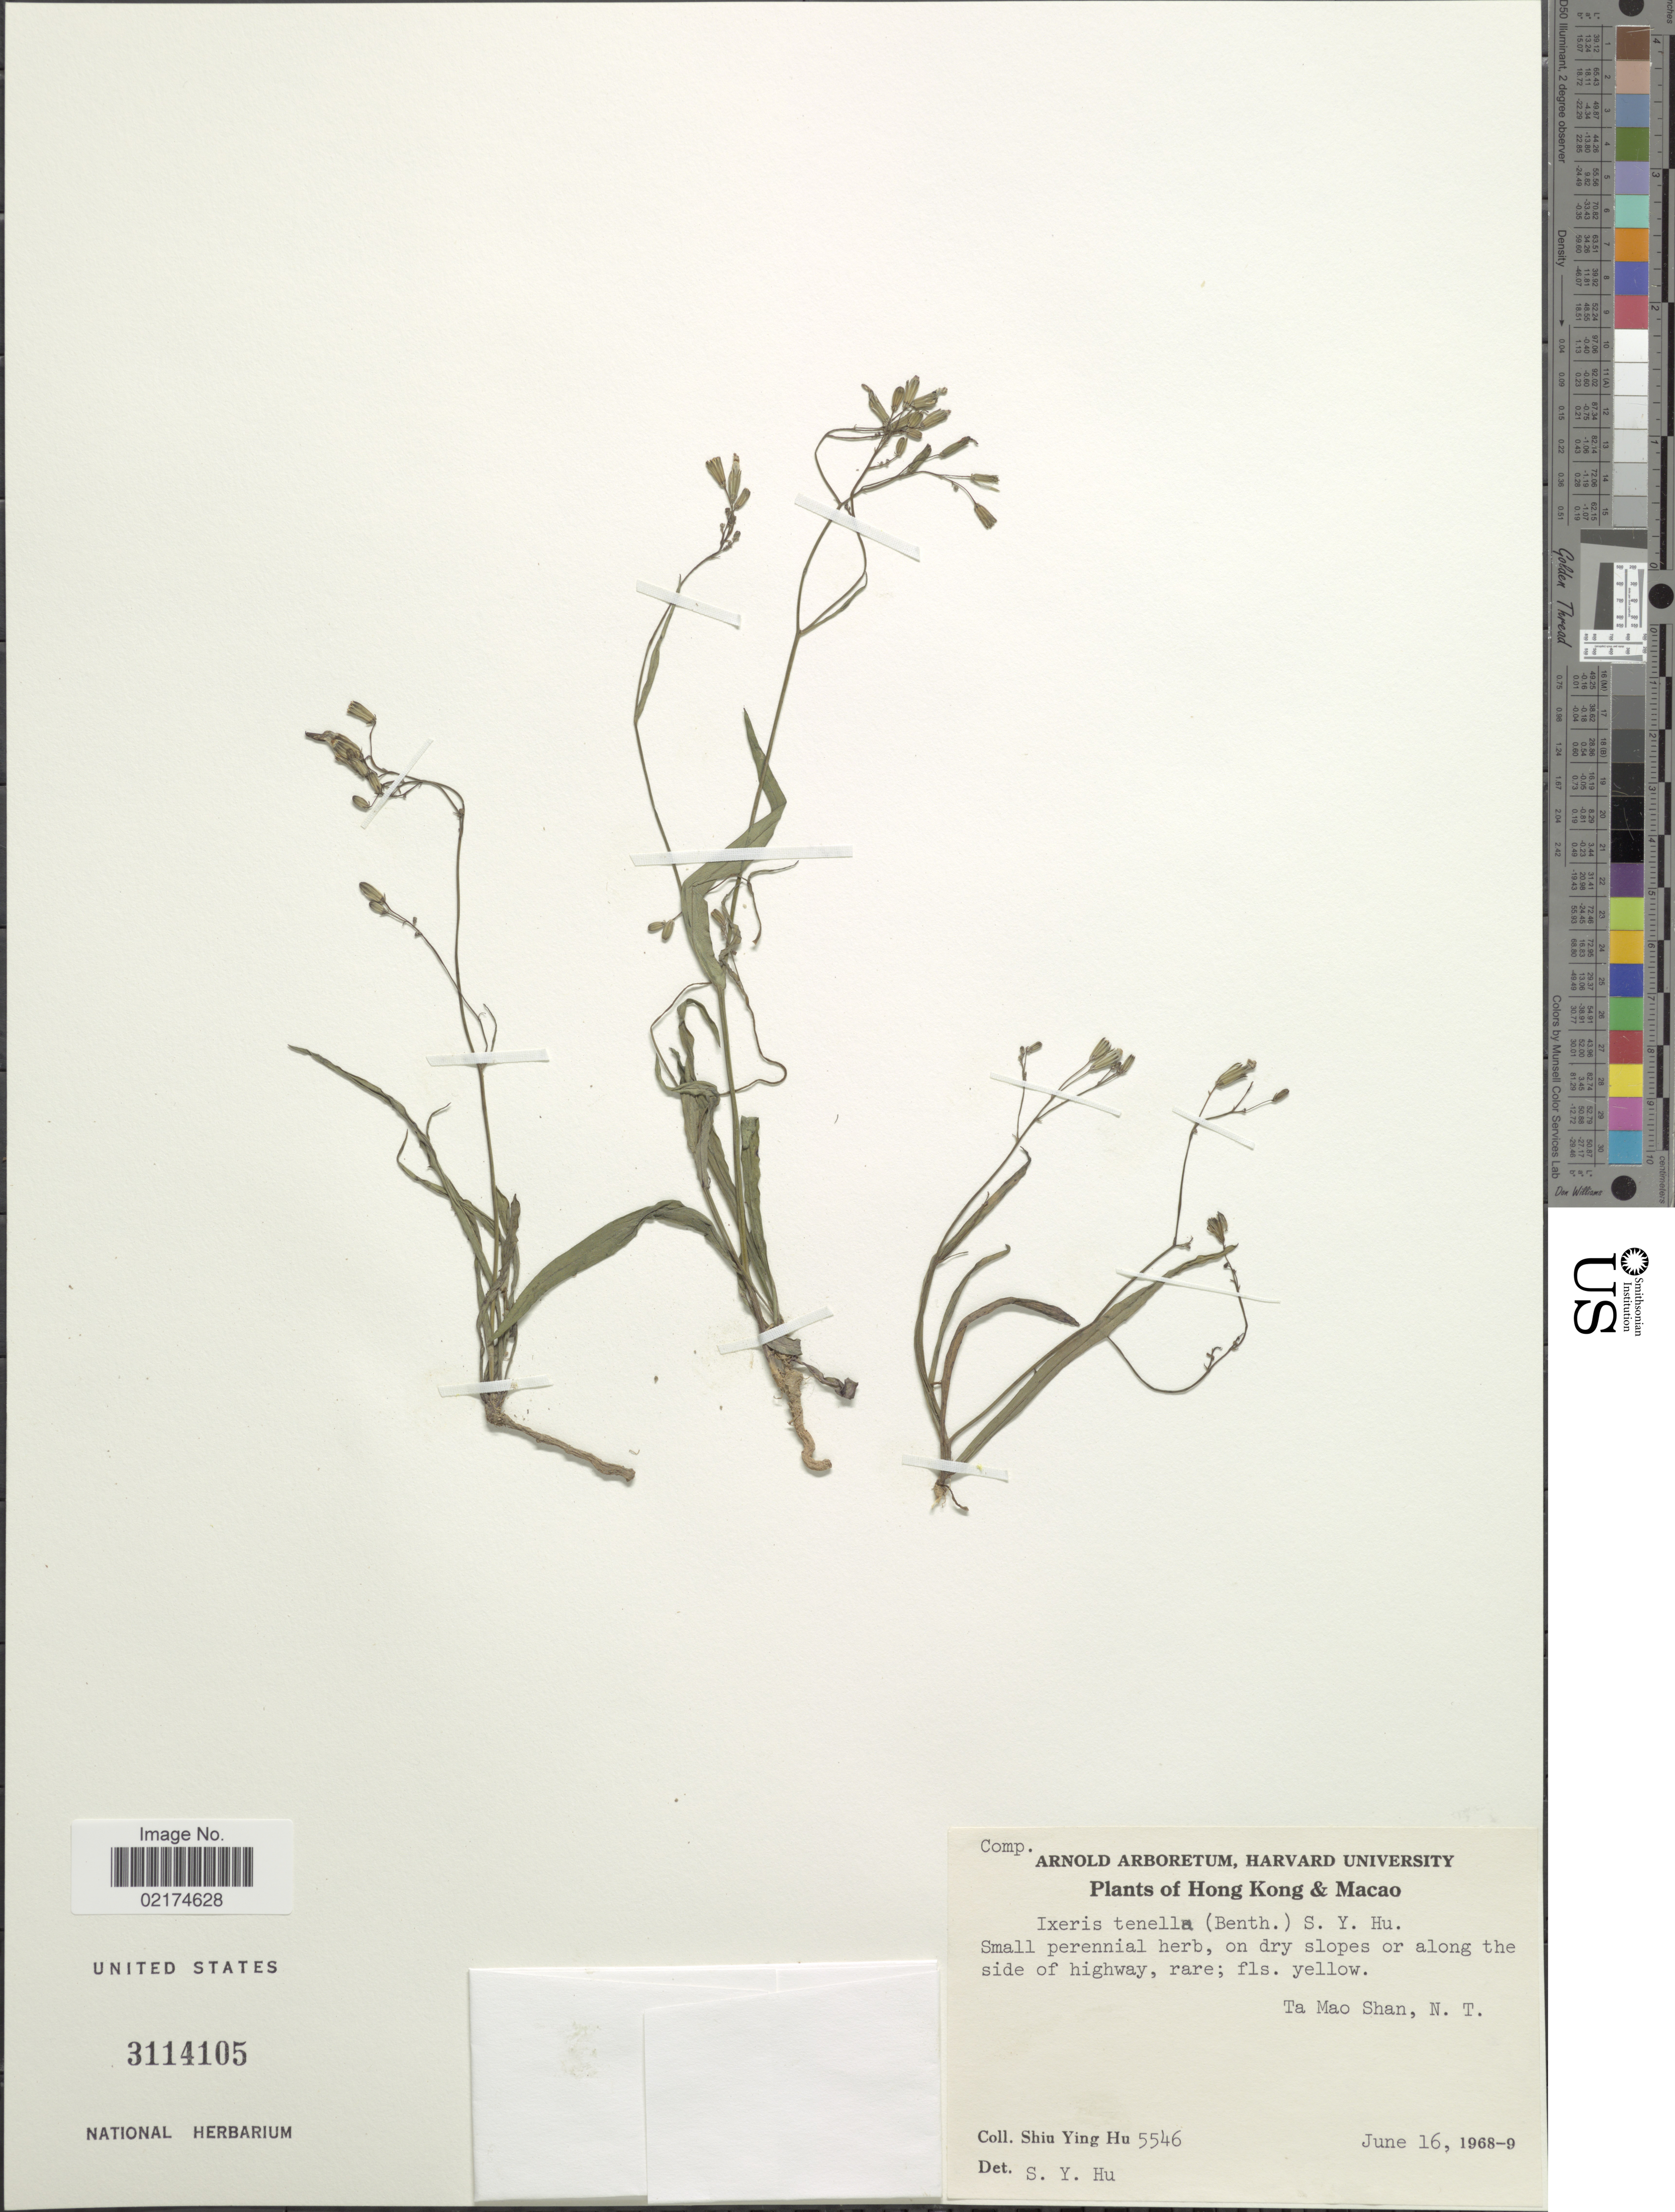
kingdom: Plantae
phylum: Tracheophyta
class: Magnoliopsida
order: Asterales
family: Asteraceae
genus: Ixeris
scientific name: Ixeris tenella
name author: (Benth.) S.Y. Hu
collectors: S. Y. Hu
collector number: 5546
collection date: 1968-06-16/1969-06-16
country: China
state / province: Hong Kong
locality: Macao, Ta Mao Shan, N.T.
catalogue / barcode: US 3114105